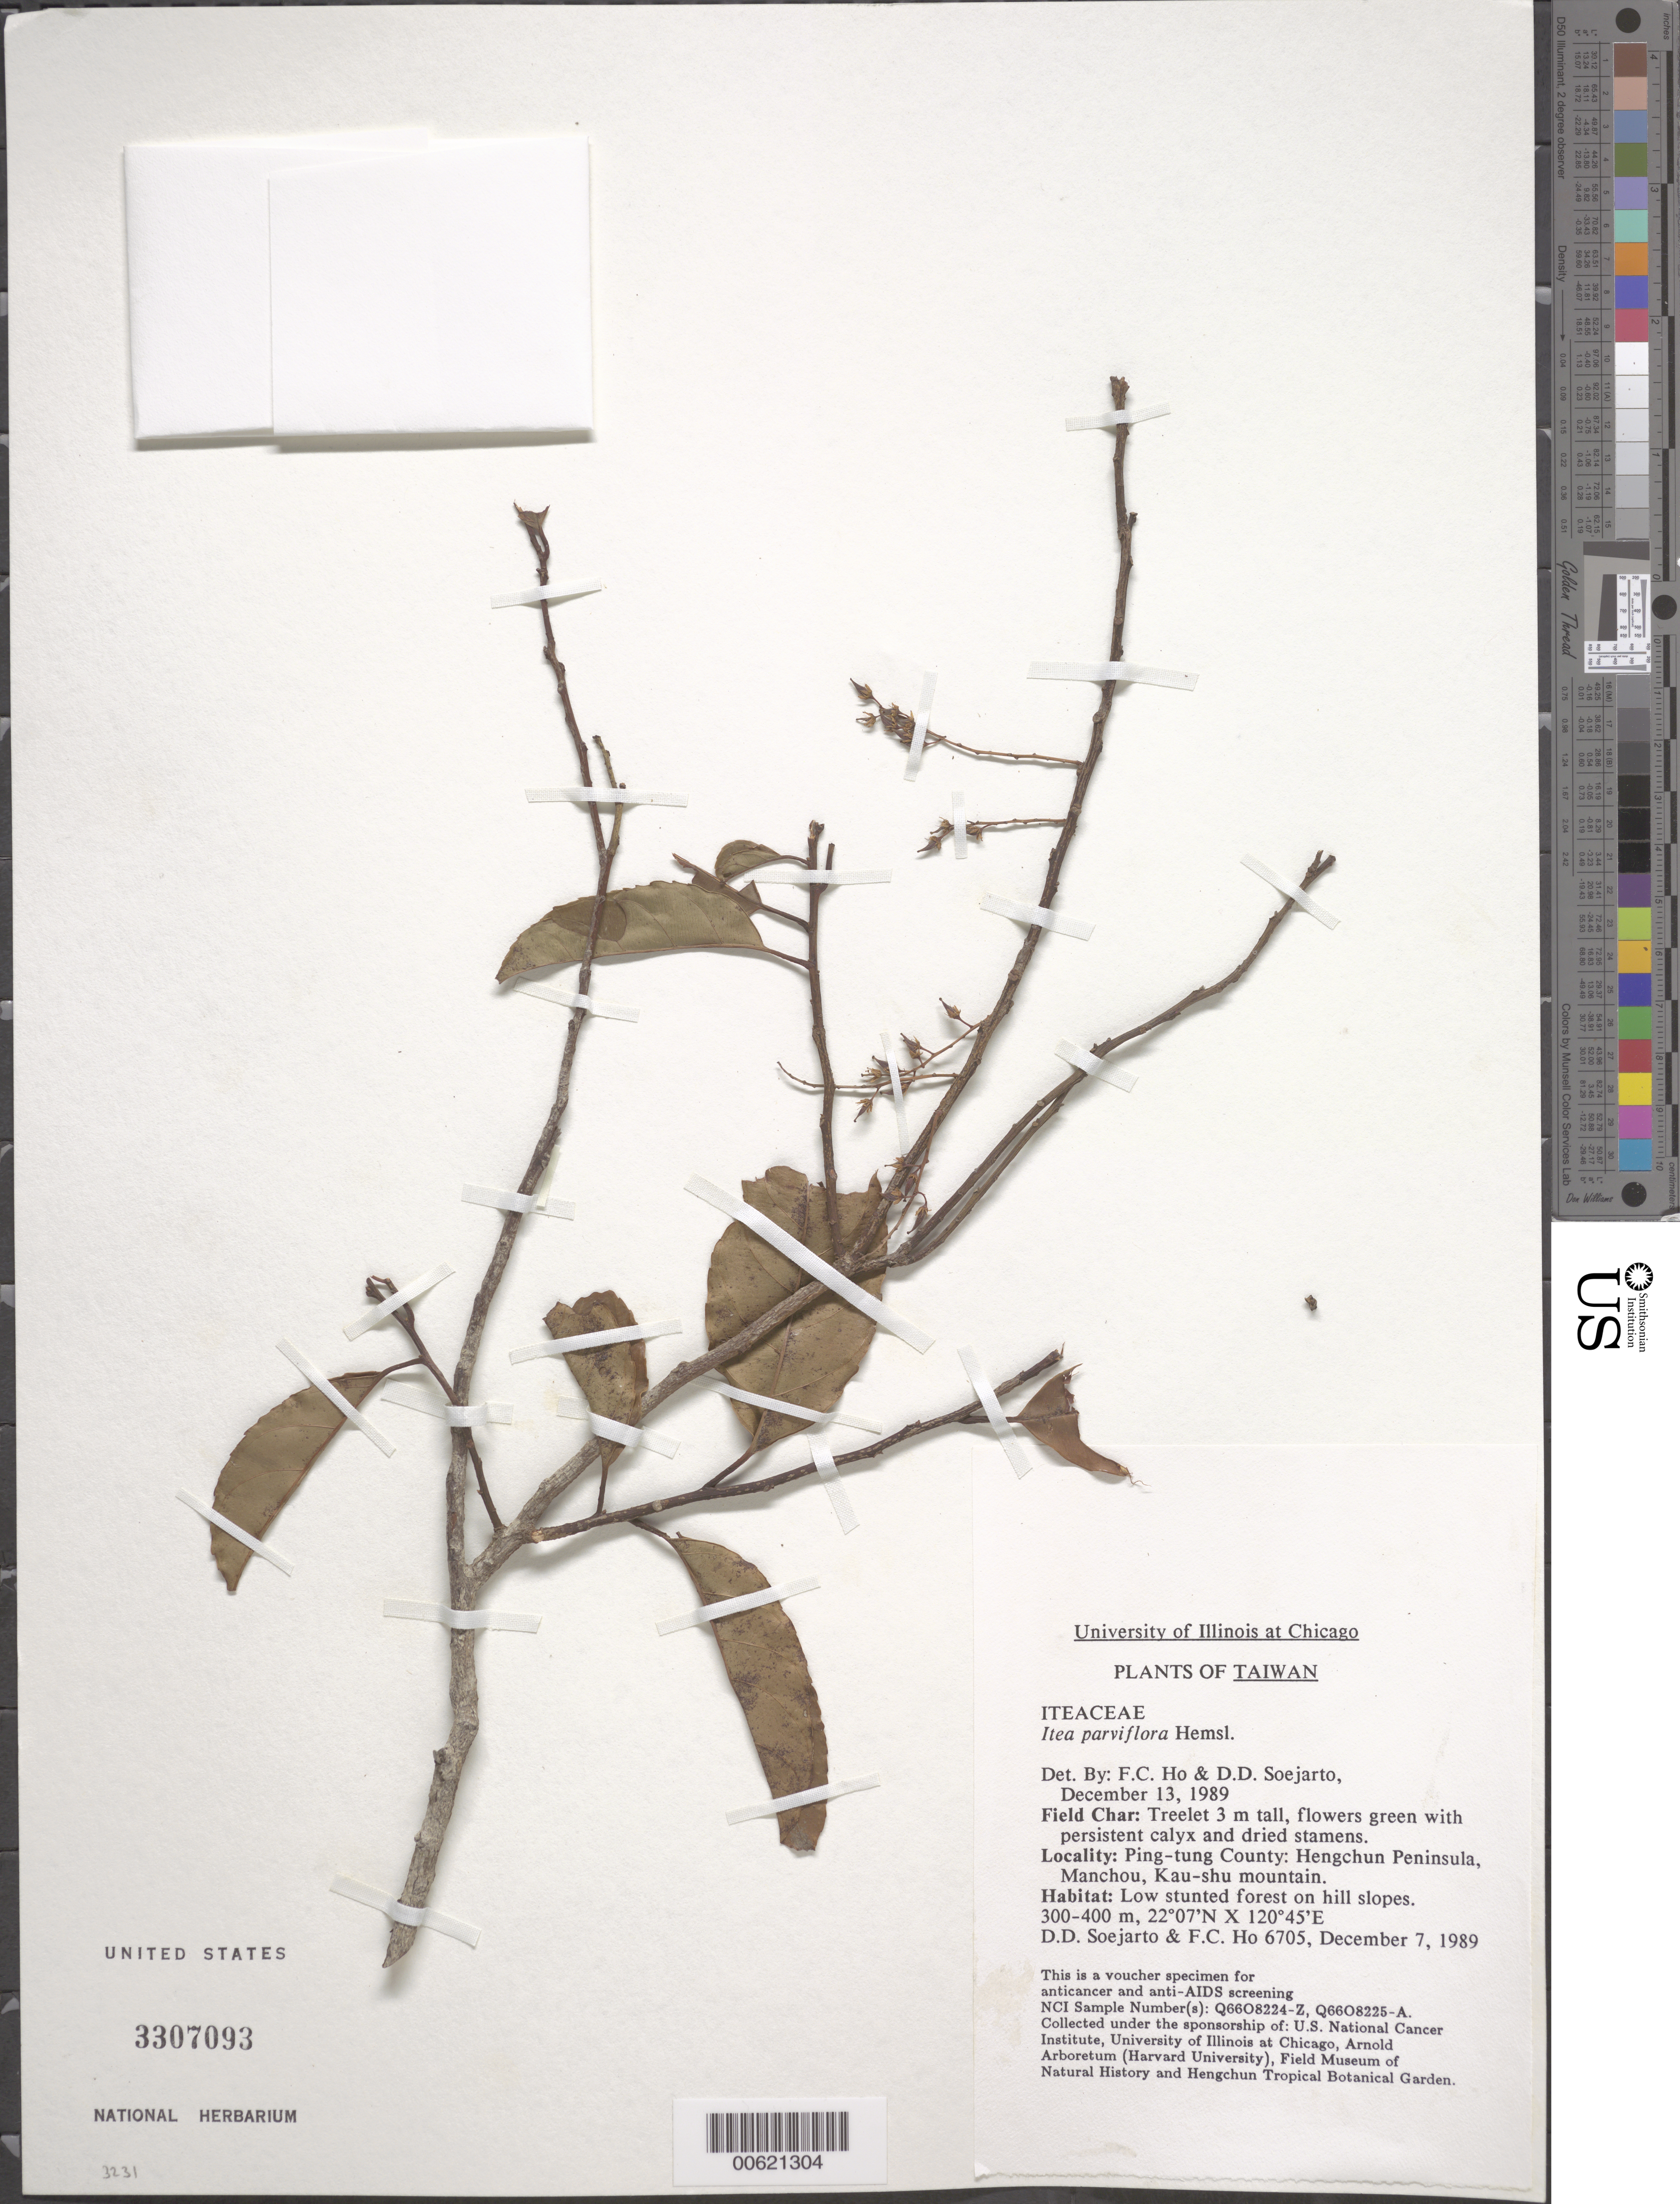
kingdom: Plantae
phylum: Tracheophyta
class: Magnoliopsida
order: Saxifragales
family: Iteaceae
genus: Itea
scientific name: Itea parviflora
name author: Hemsl.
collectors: F. Ho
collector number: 6705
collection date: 1989-12-07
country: Taiwan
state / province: Pingtung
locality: Ping-tung County: Hengchun Peninsula, Manchou, Kau-shu mountain.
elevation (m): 300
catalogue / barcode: US 3307093